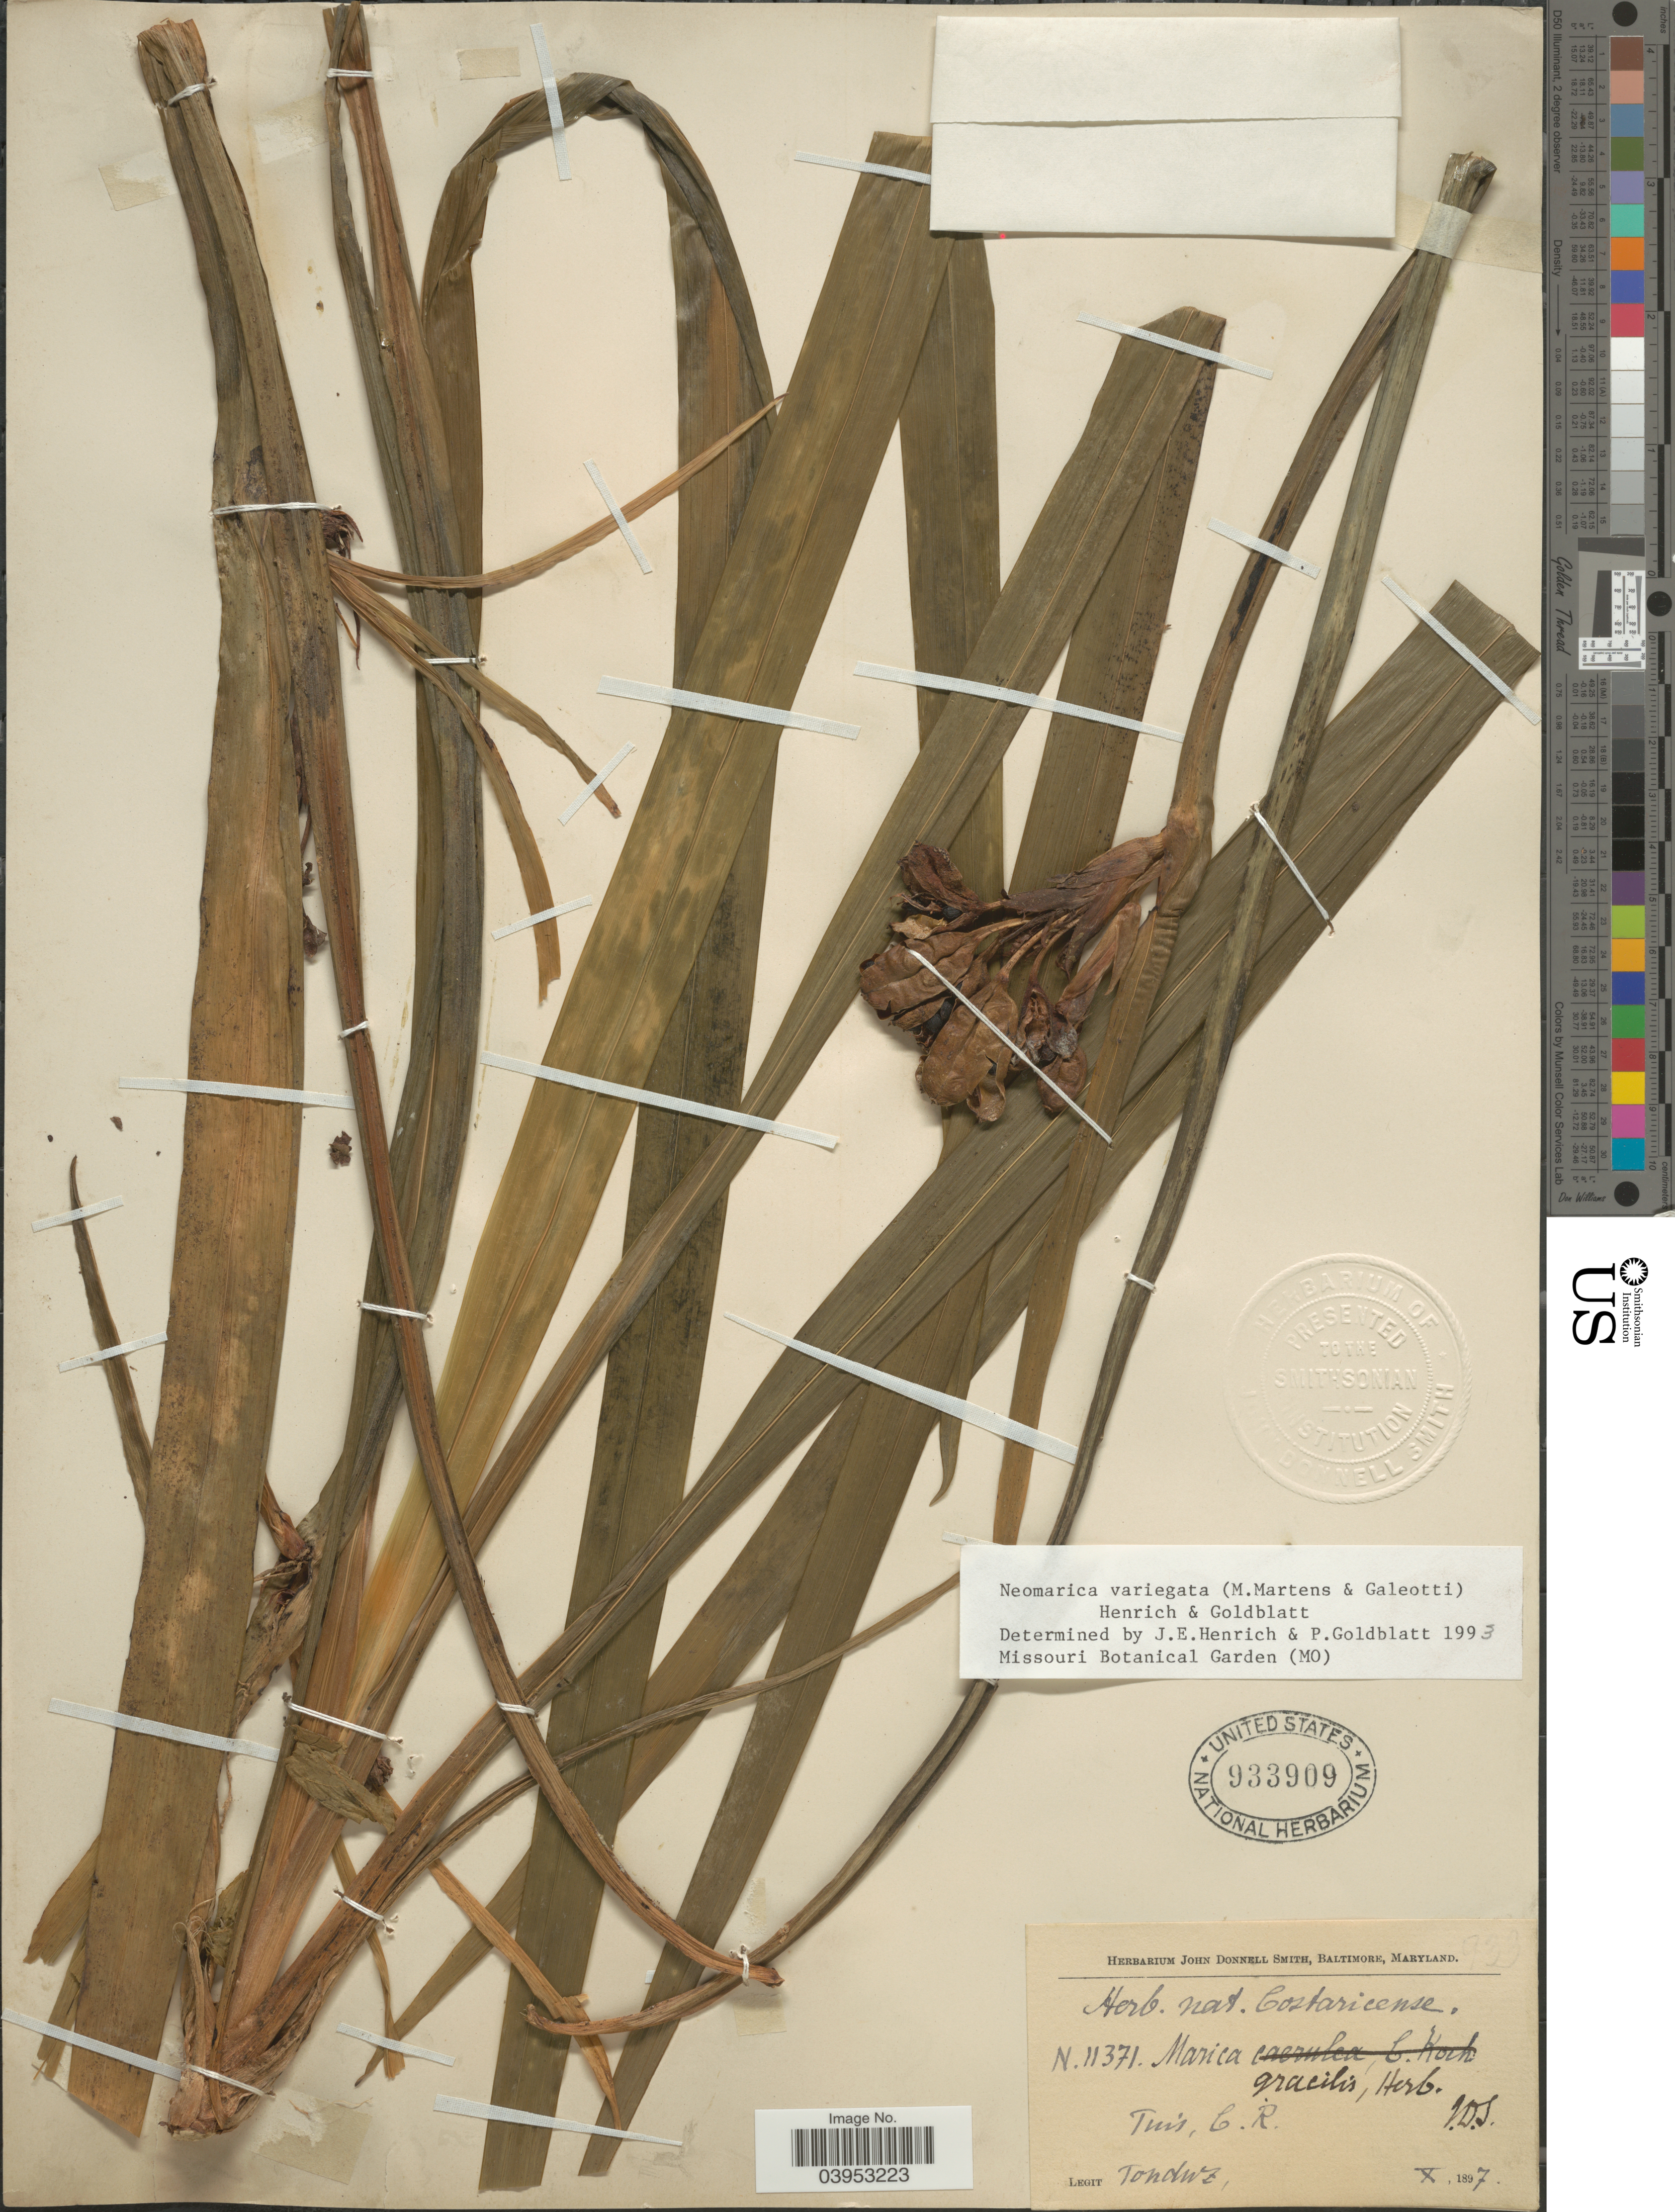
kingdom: Plantae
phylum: Tracheophyta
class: Liliopsida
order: Asparagales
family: Iridaceae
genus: Neomarica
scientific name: Neomarica variegata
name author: (M. Martens & Galeotti) Henrich & Goldblatt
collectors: Tonduz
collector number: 11371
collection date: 1897-10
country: Costa Rica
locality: Tuis.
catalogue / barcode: US 933909